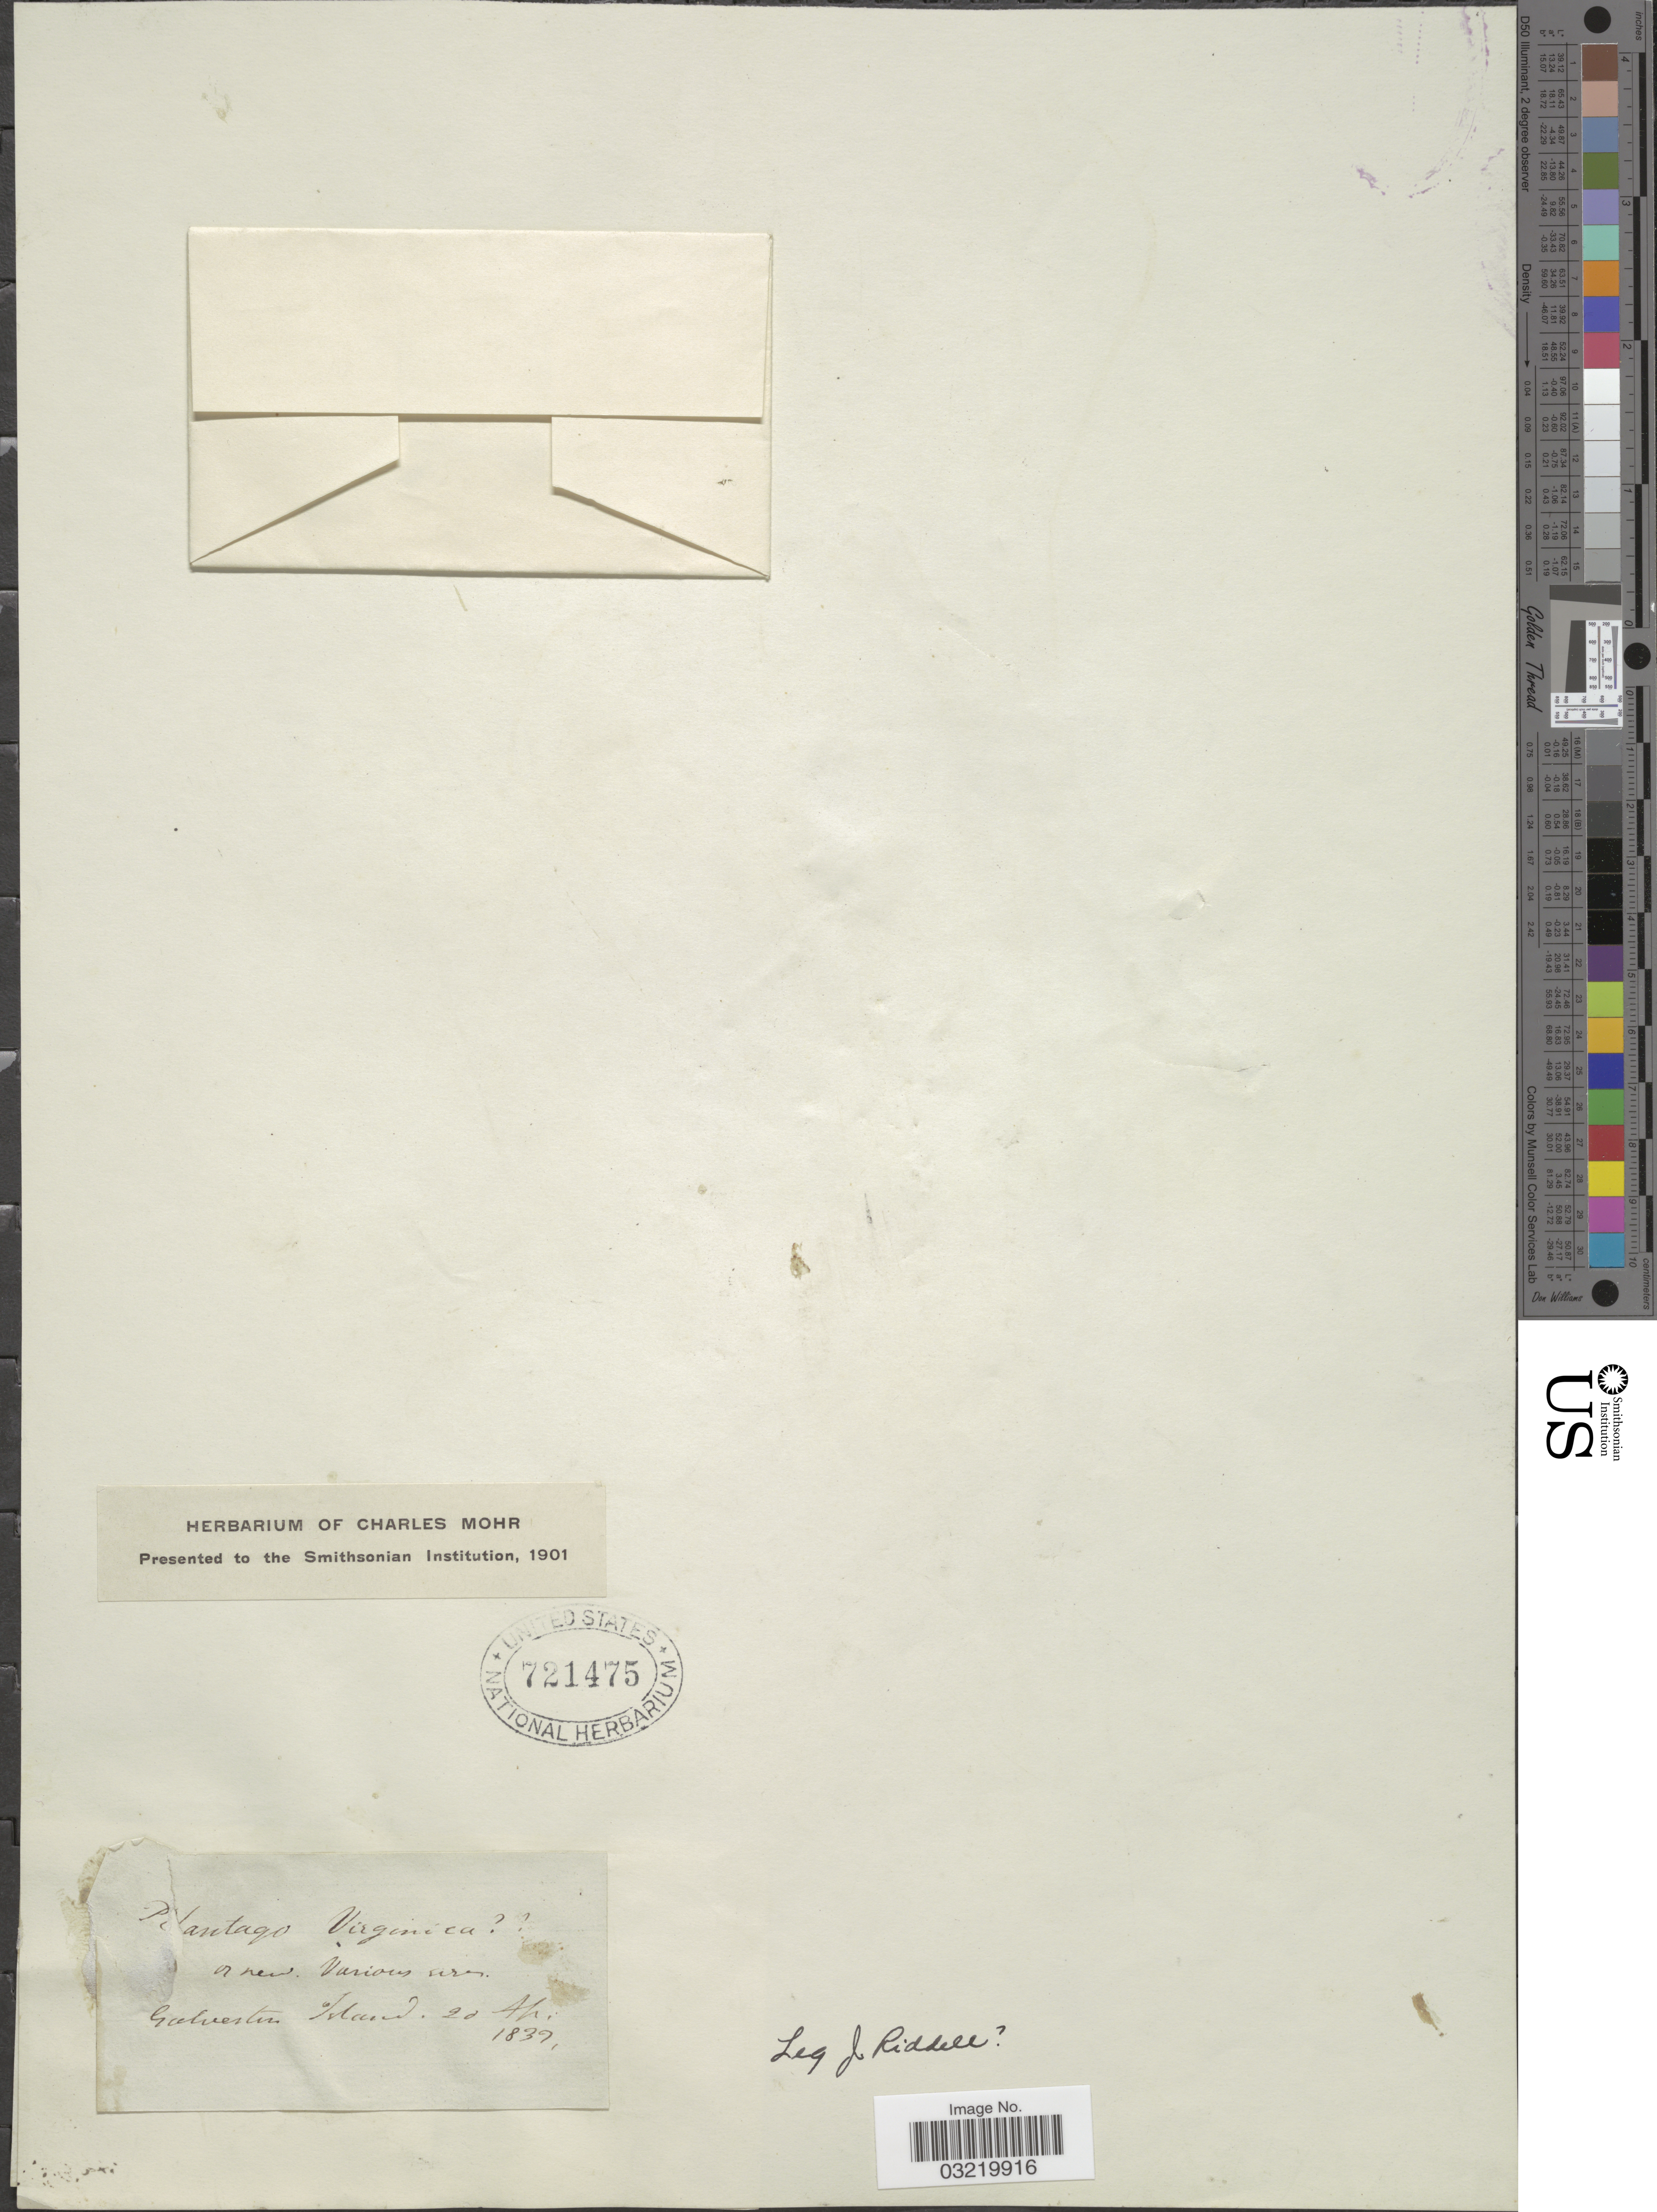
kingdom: Plantae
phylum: Tracheophyta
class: Magnoliopsida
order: Lamiales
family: Plantaginaceae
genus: Plantago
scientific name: Plantago virginica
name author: L.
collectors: J. Riddell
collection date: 1937-04-20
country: United States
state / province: Texas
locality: Galveston Island.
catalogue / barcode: US 721475